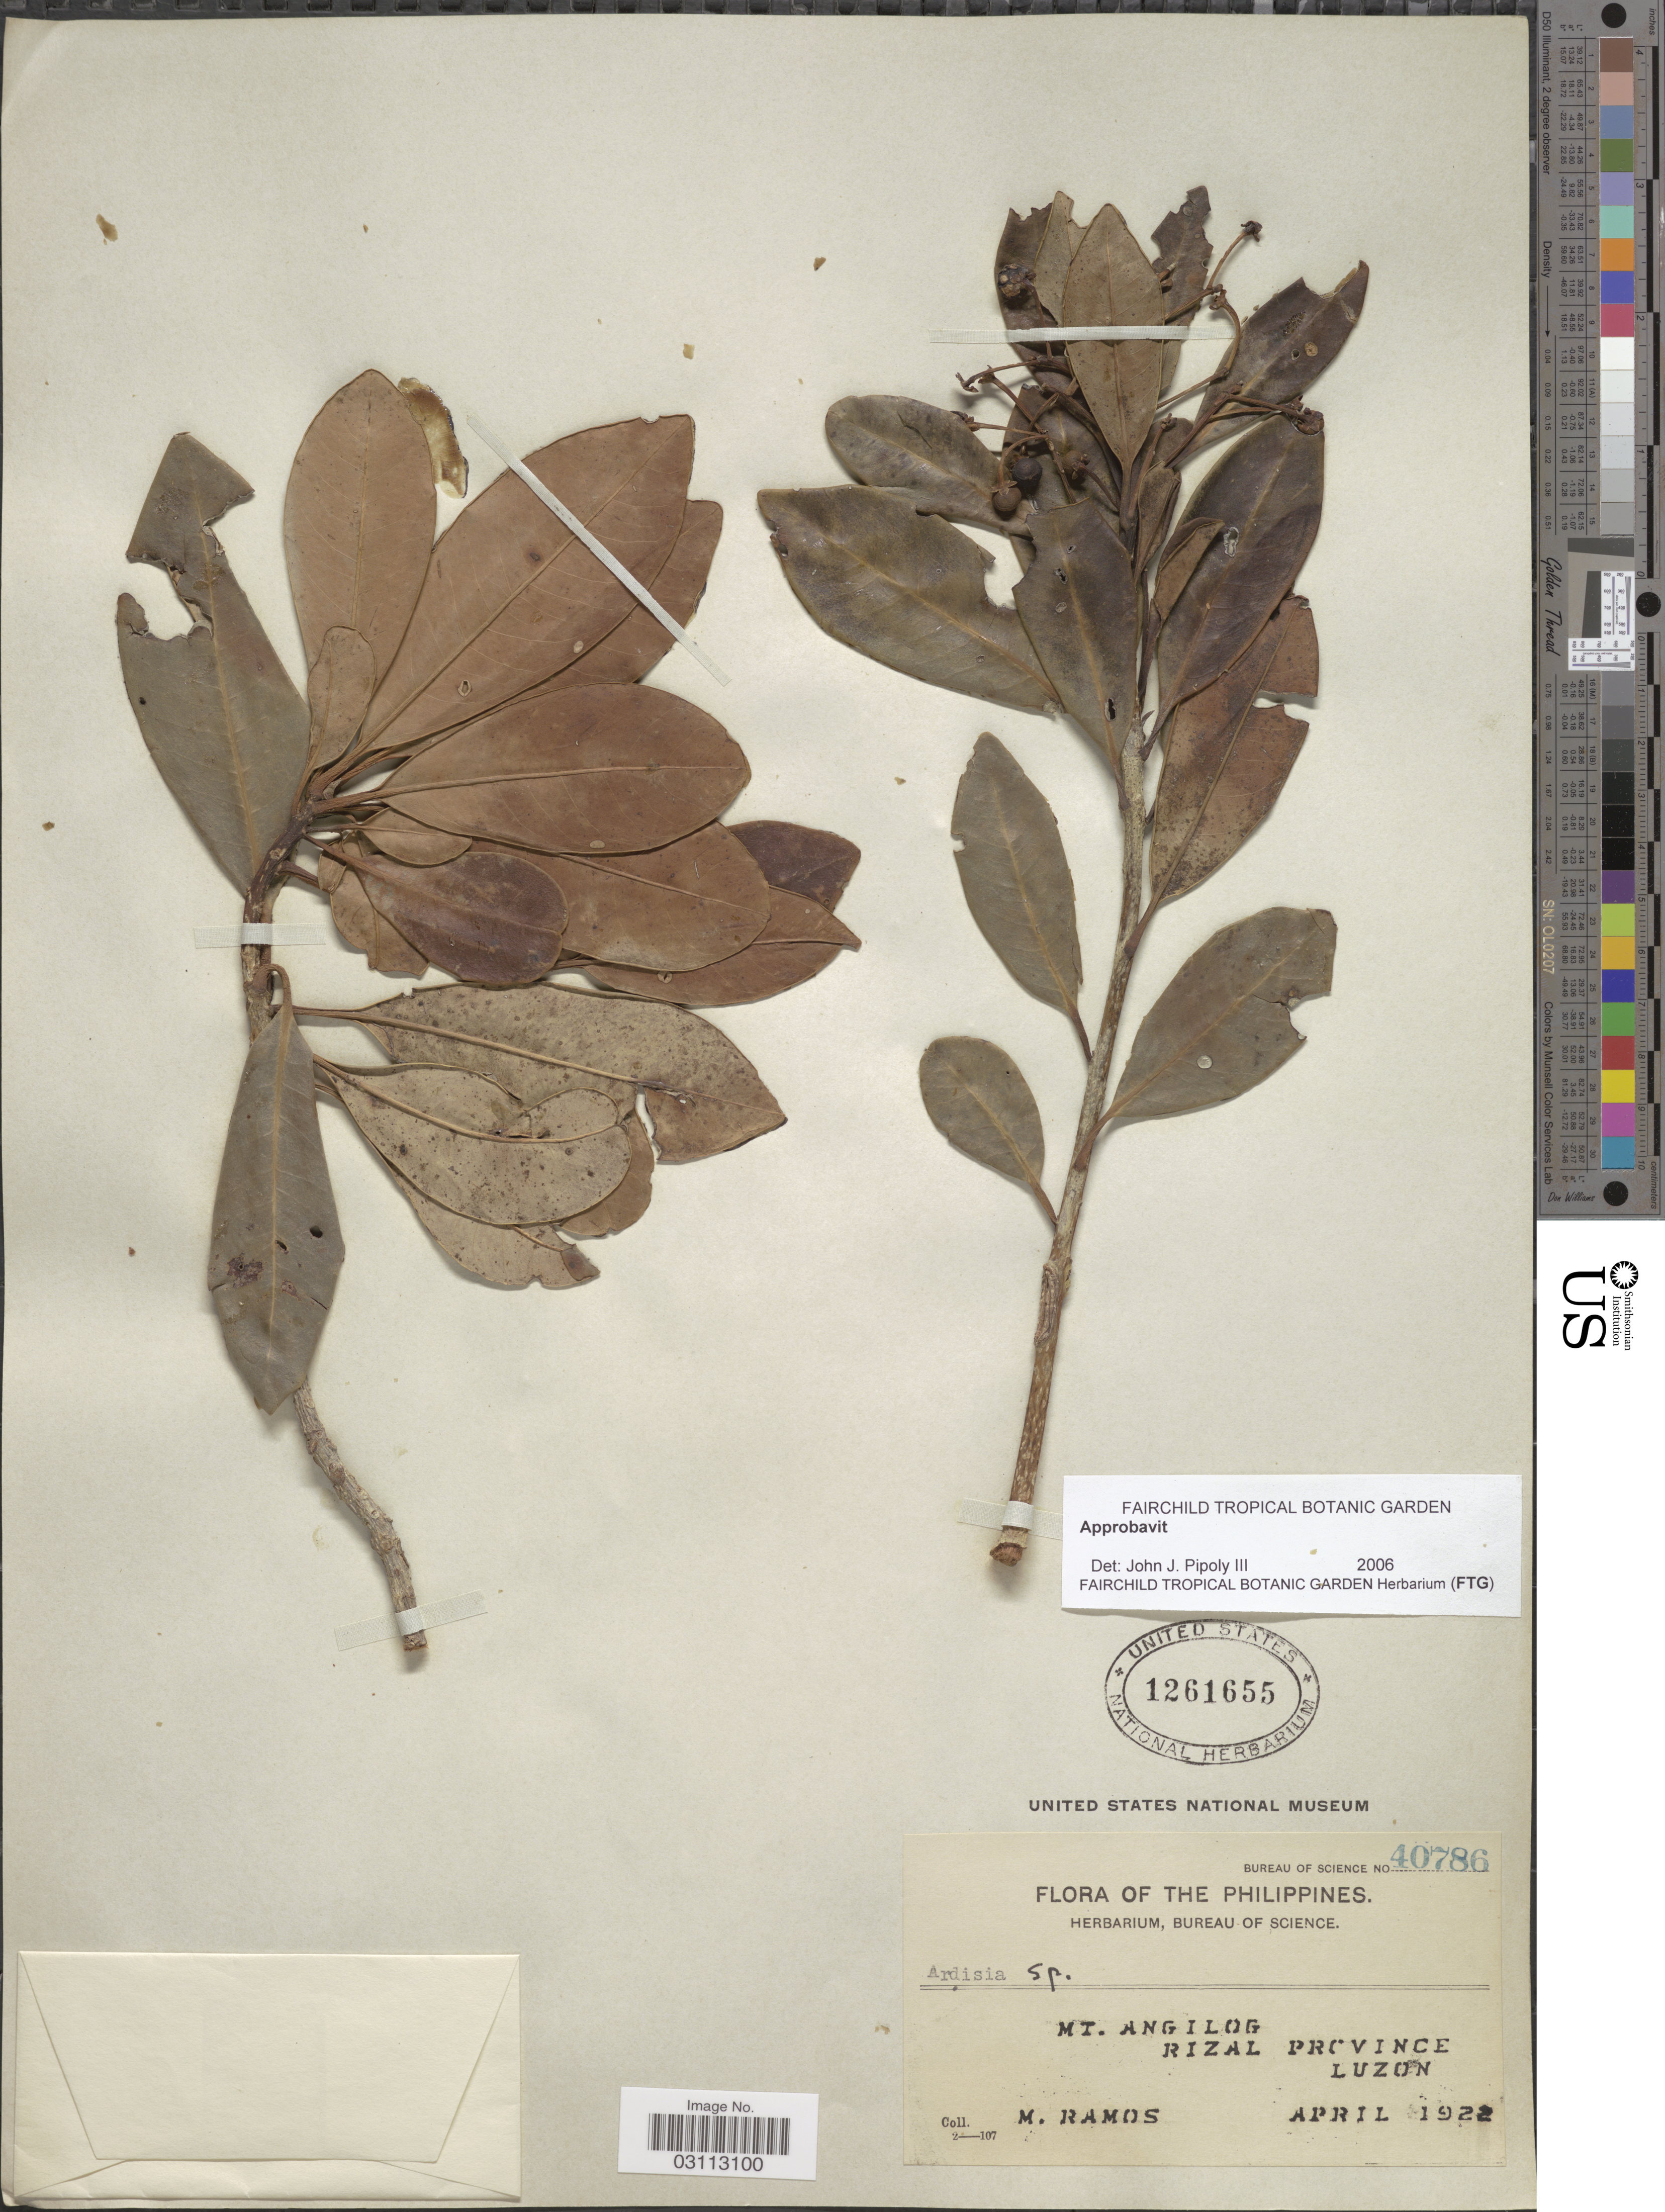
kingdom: Plantae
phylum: Tracheophyta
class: Magnoliopsida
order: Ericales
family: Primulaceae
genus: Ardisia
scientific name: Ardisia sp.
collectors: M. Ramos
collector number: Bureau of Science 40786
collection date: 1922-04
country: Philippines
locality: Mt. Angilog. Rizal Province. Luzon.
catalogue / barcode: US 1261655